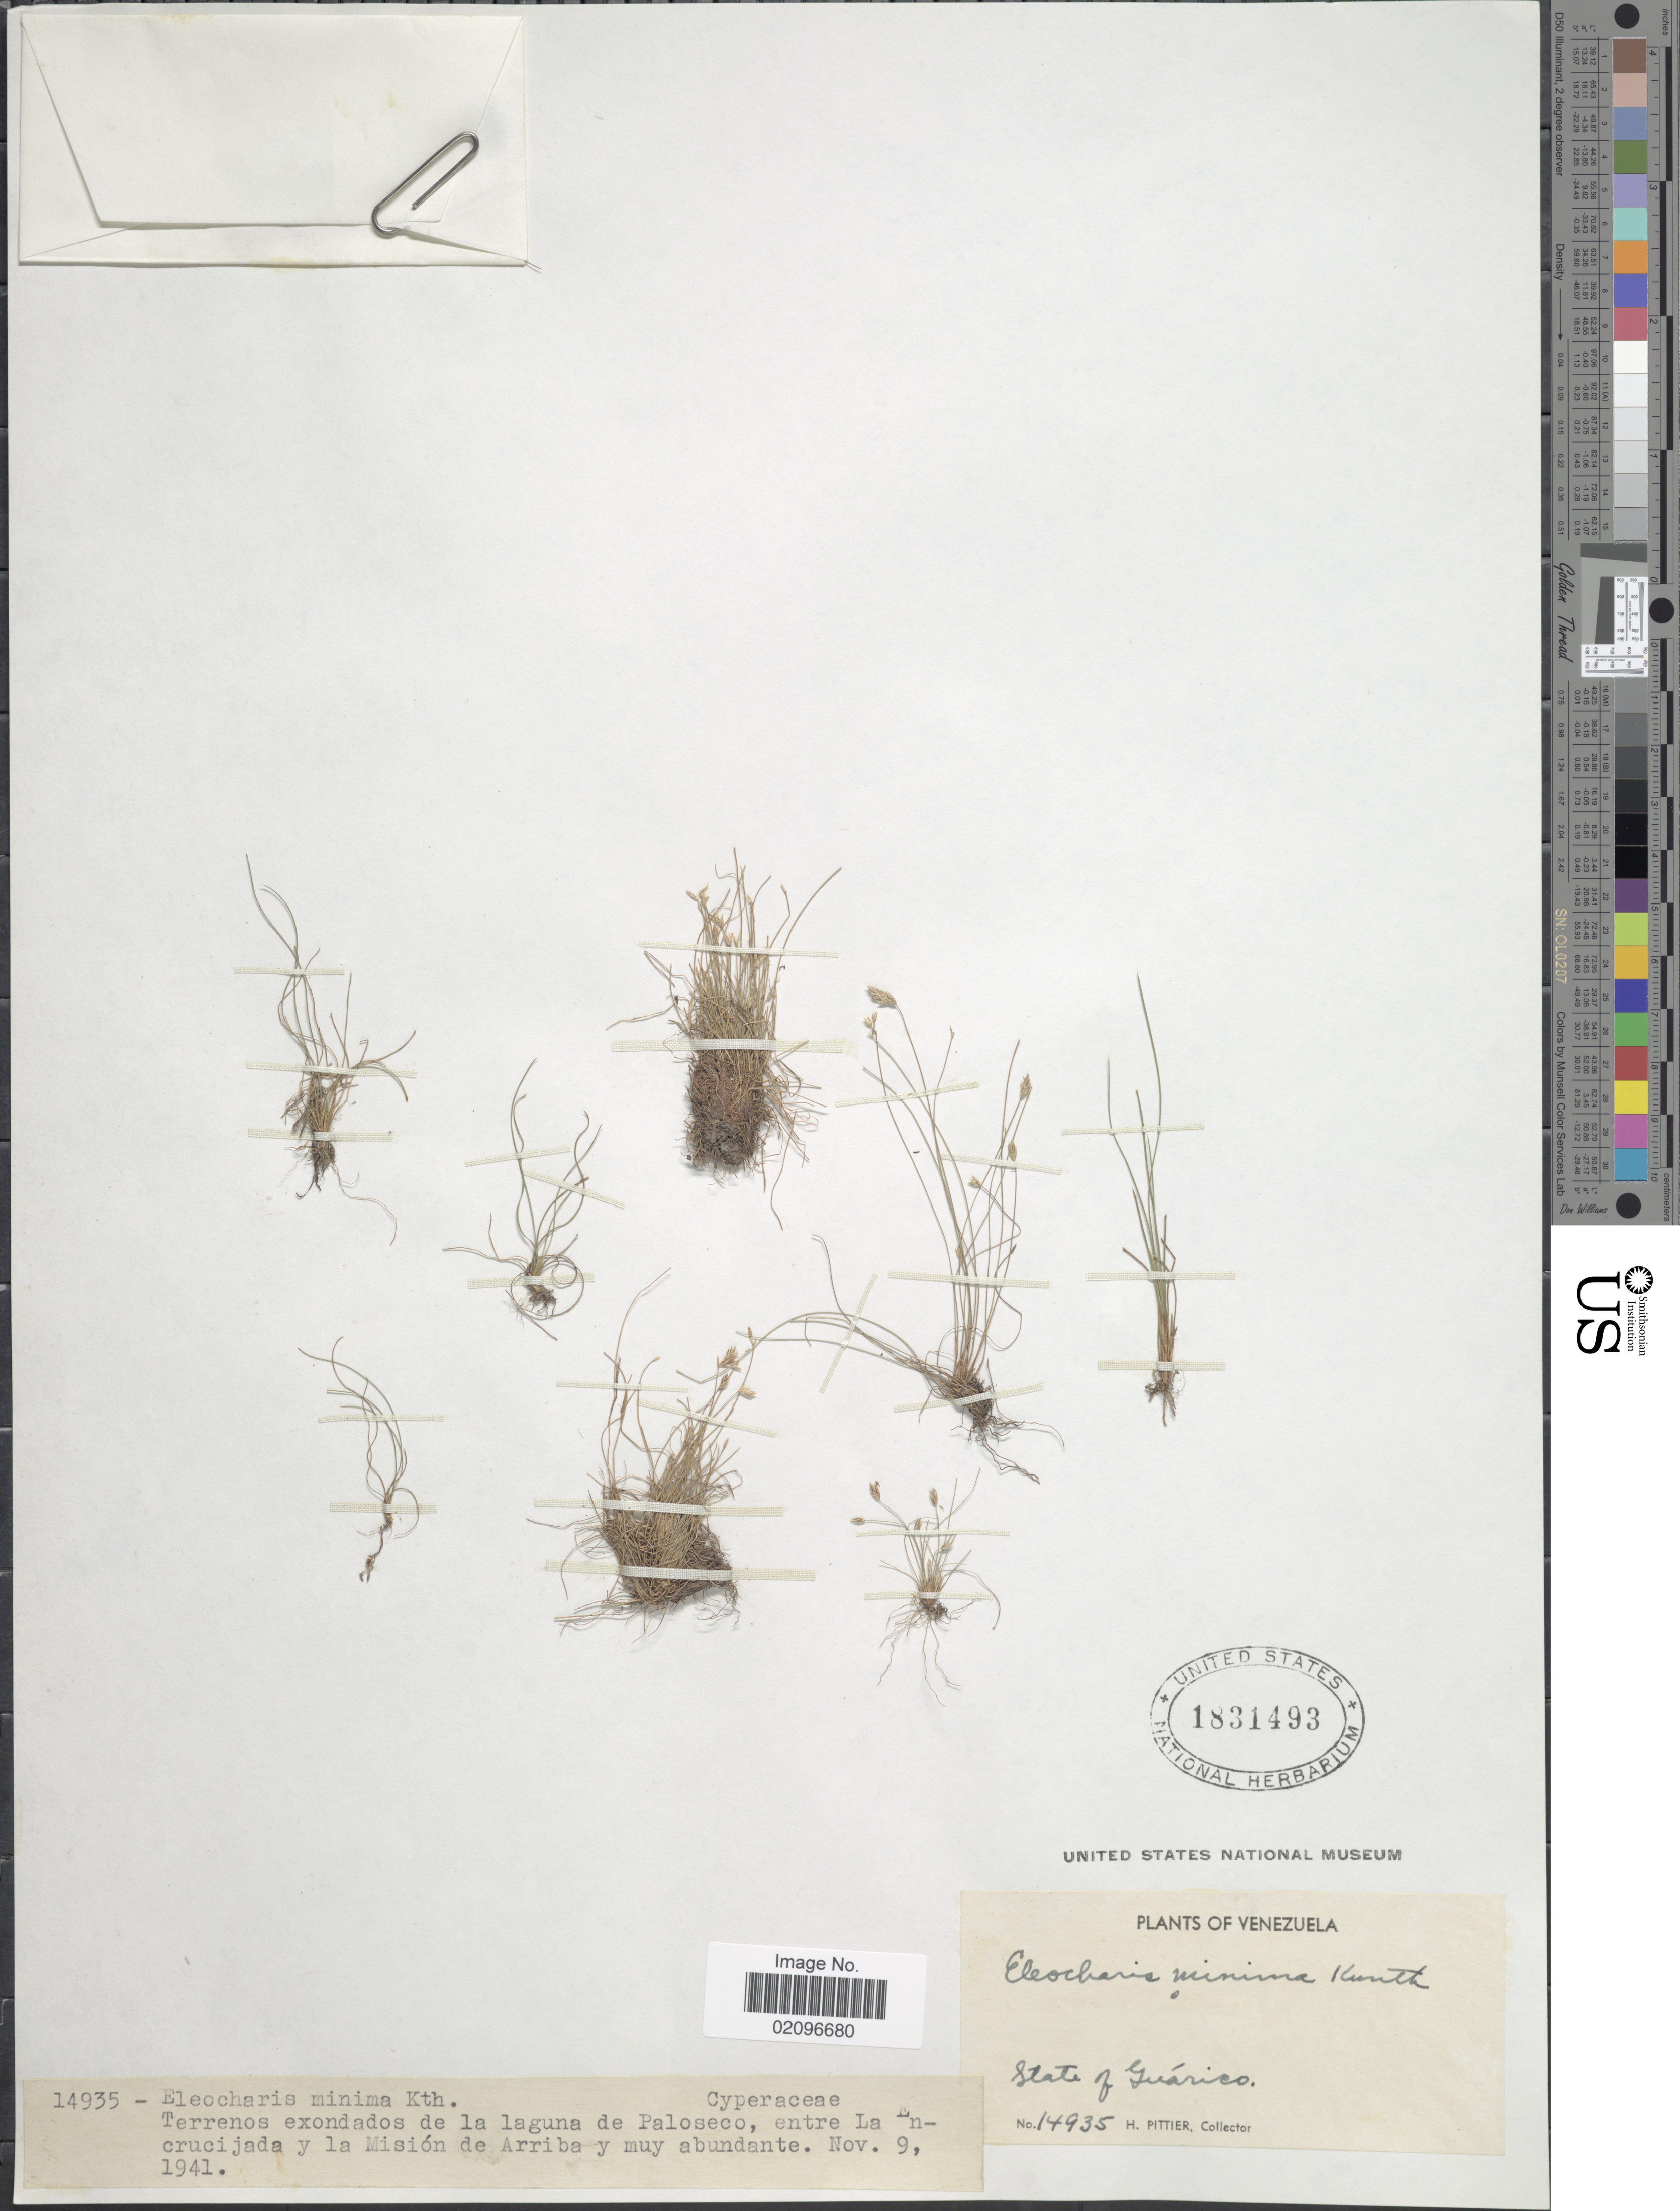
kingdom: Plantae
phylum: Tracheophyta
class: Liliopsida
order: Poales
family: Cyperaceae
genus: Eleocharis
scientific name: Eleocharis minima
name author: Kunth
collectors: H. F. Pittier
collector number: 14935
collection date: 1941-11-09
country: Venezuela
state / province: Guárico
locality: Terrenos exondados de la laguna de Paloseco, entre La Encrucijada y la Mision de Arriba y muy abundante.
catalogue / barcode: US 1831493